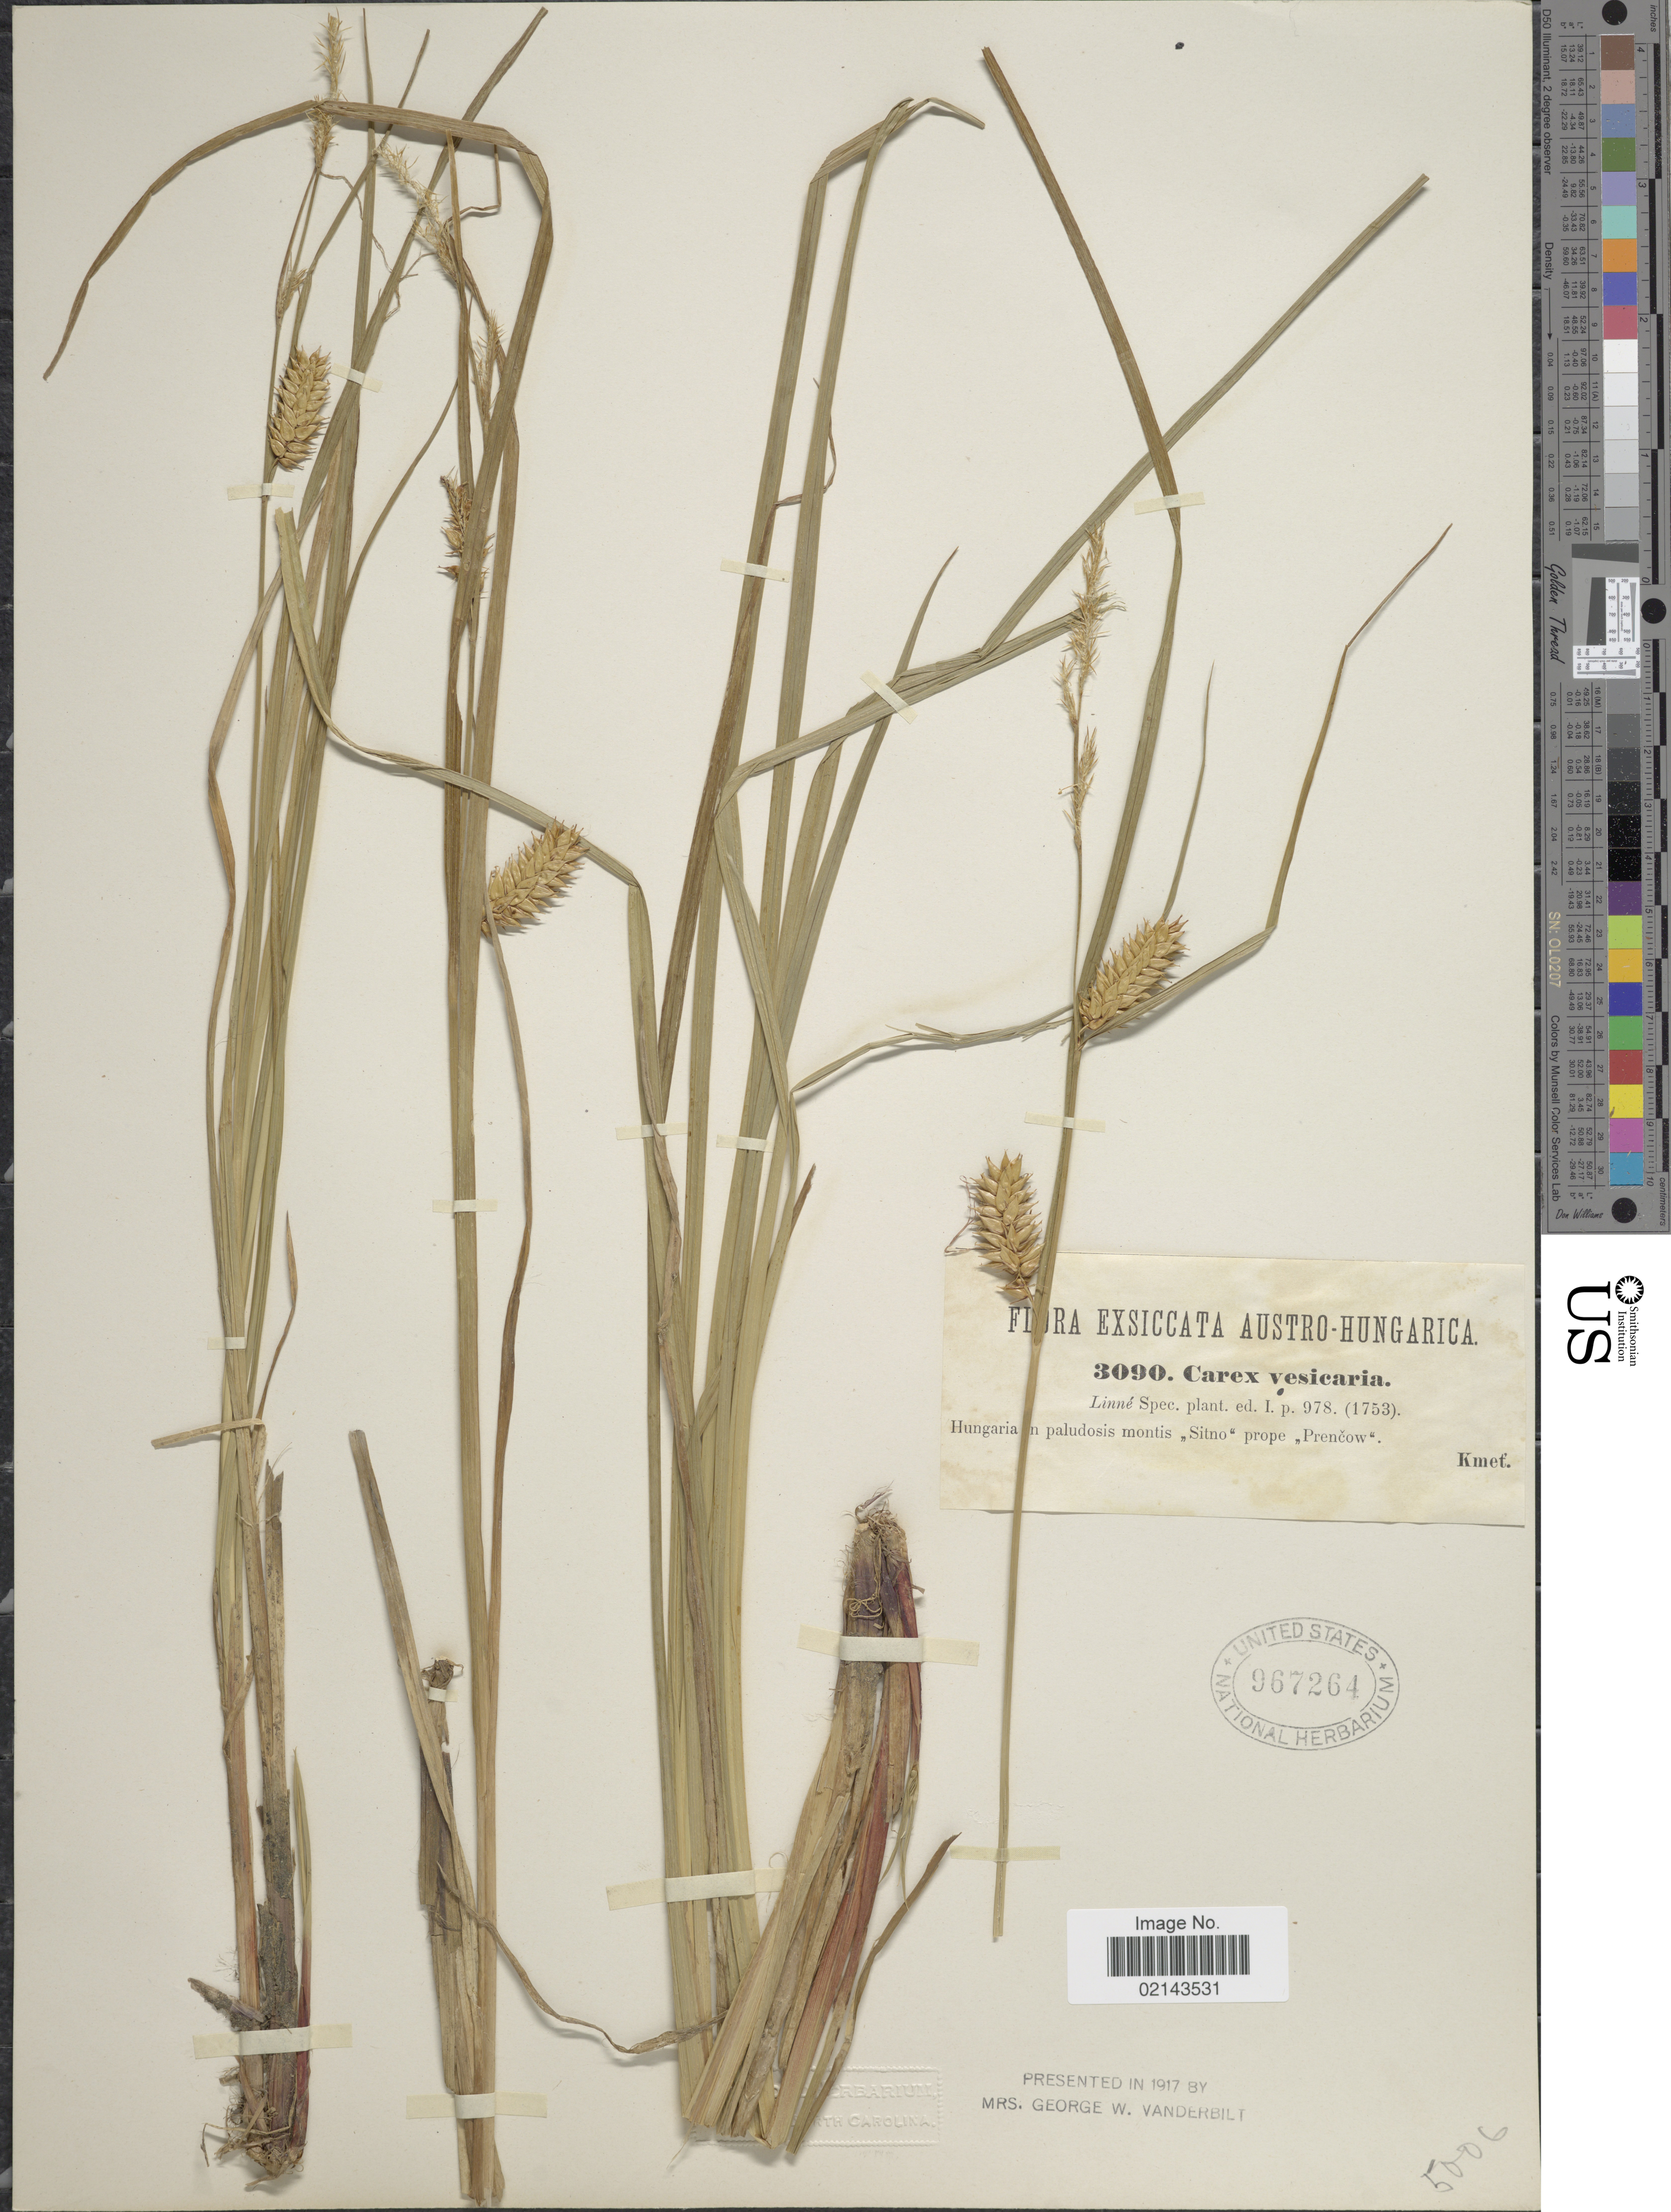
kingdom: Plantae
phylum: Tracheophyta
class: Liliopsida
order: Poales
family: Cyperaceae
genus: Carex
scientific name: Carex vesicaria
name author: L.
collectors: A. Kmet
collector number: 3090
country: Hungary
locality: Austro-Hungarica, in paludosis montis ,,Sitno' prope ,,Prencow'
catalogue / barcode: US 967264